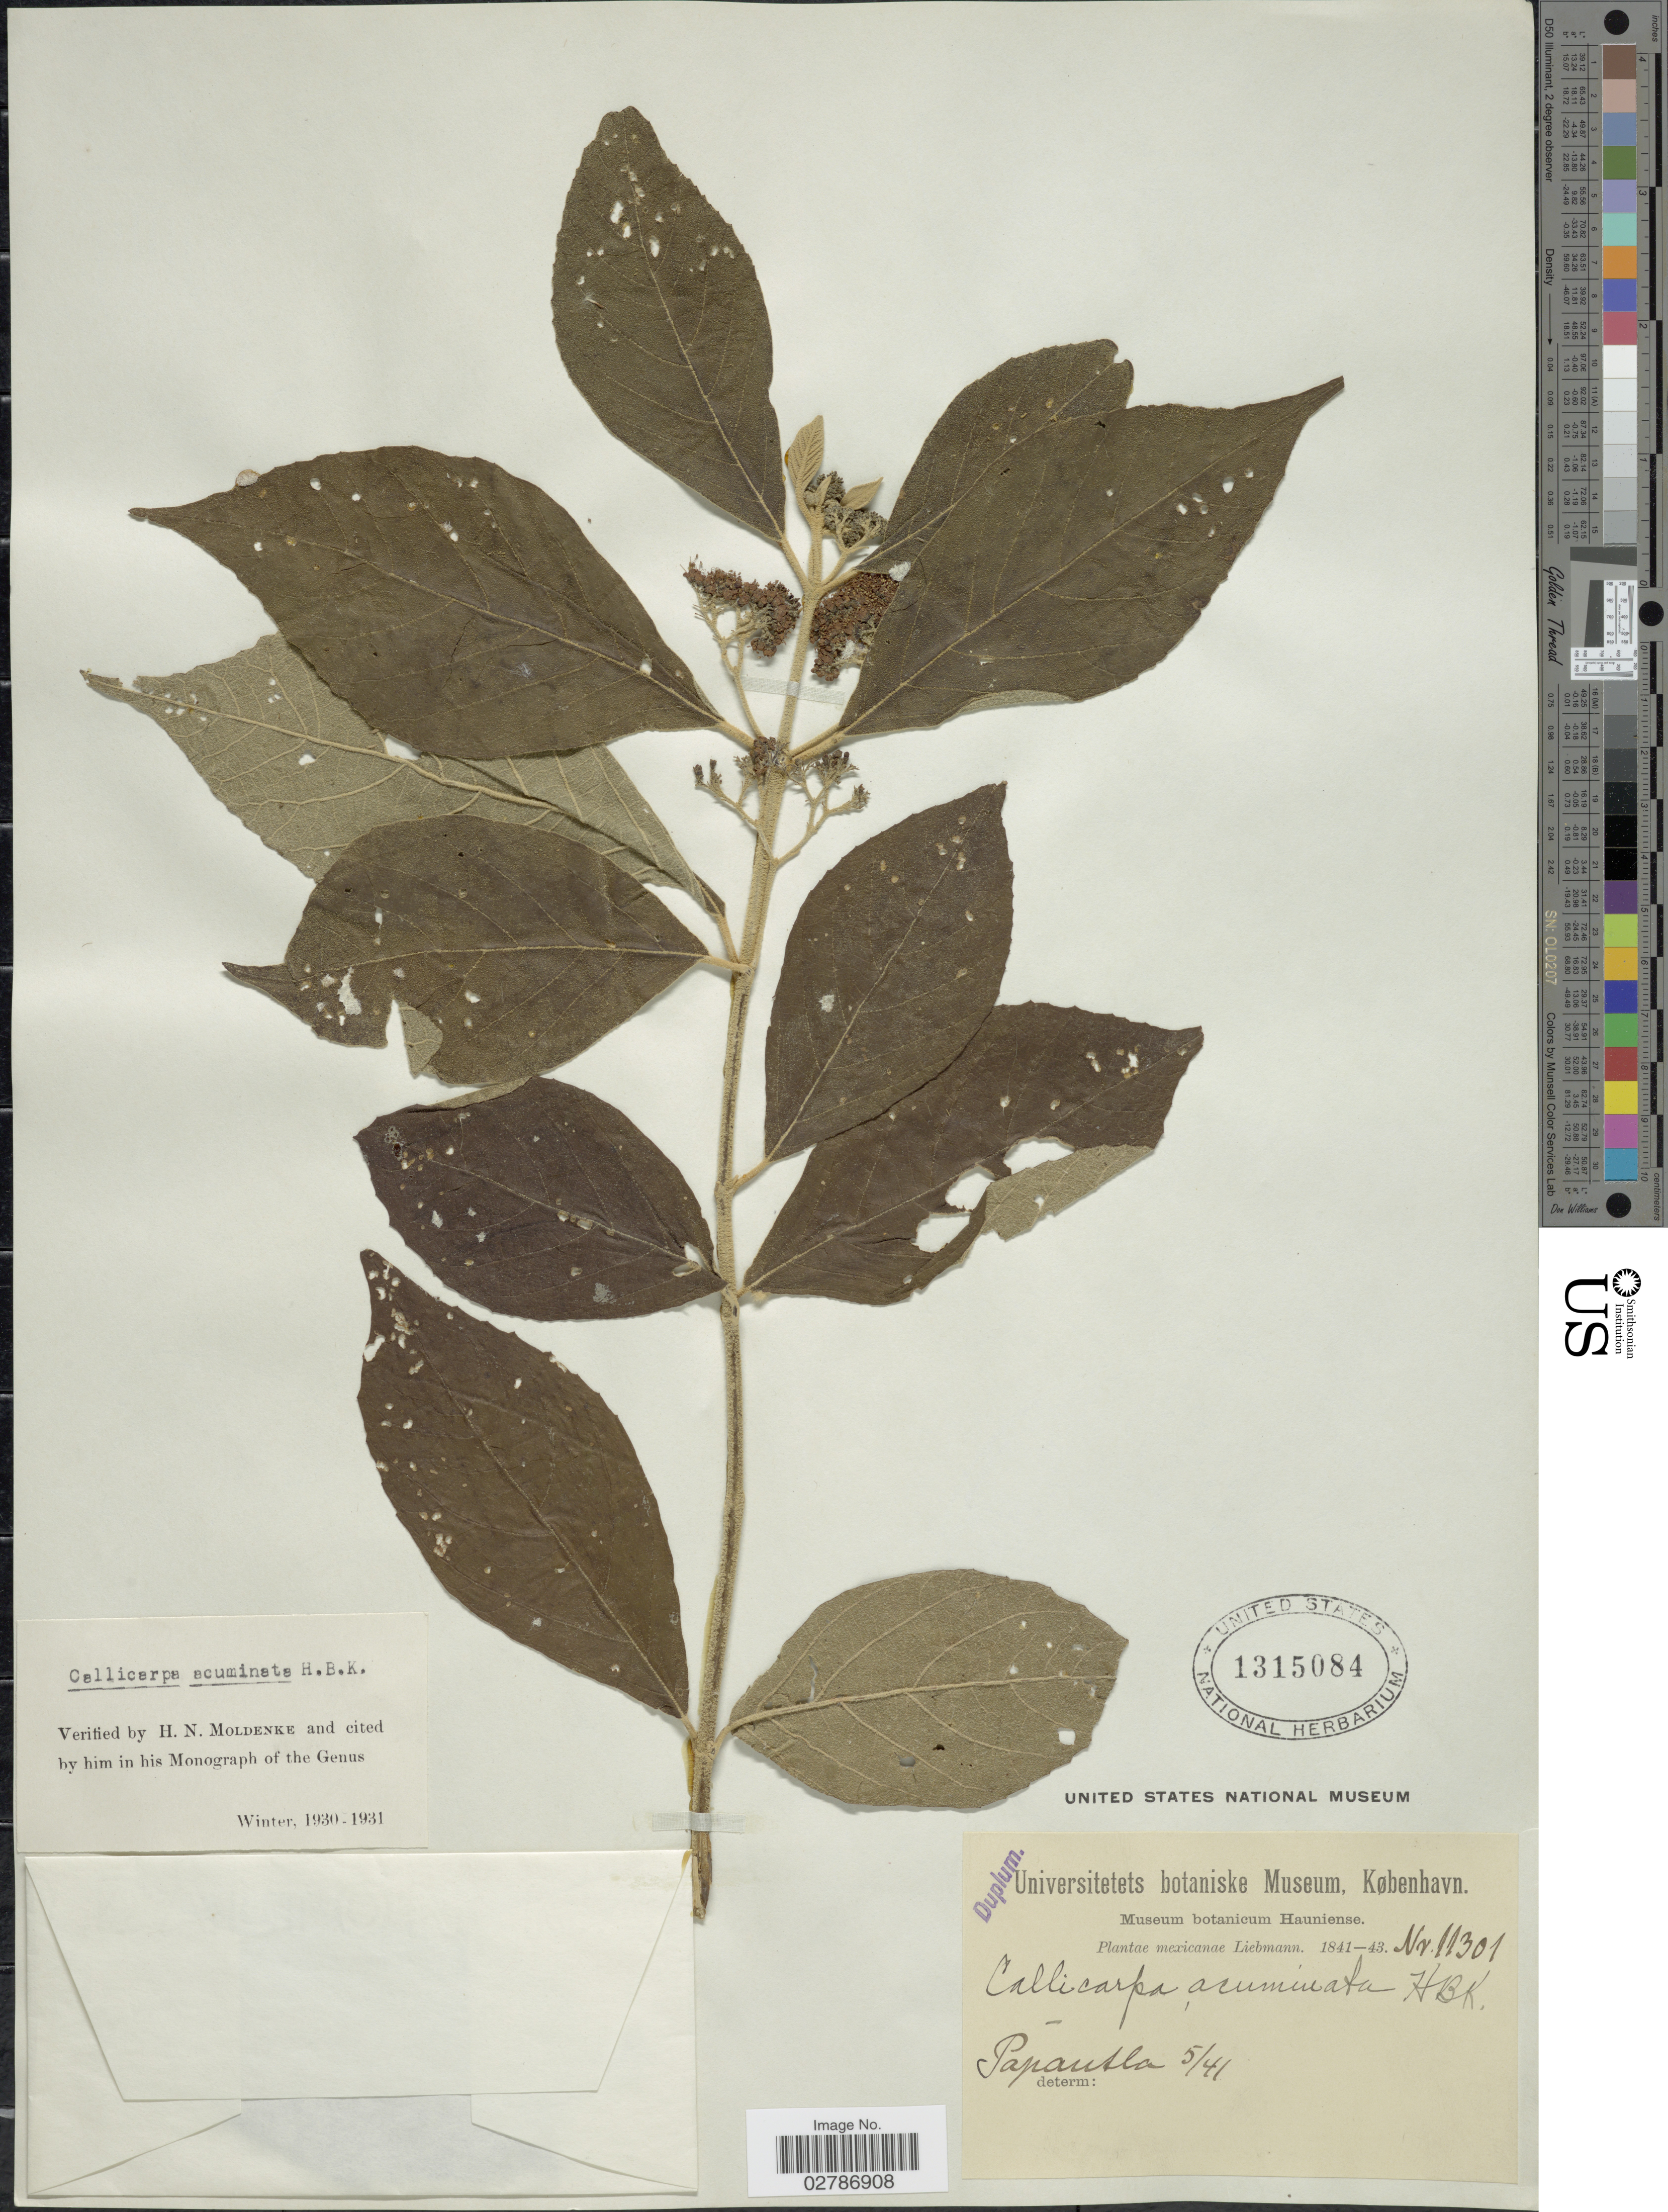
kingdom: Plantae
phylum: Tracheophyta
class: Magnoliopsida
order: Lamiales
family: Lamiaceae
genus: Callicarpa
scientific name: Callicarpa acuminata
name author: Kunth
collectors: Liebmann, --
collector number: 11301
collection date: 1841-05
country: Mexico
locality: Papantla.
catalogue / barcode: US 1315084